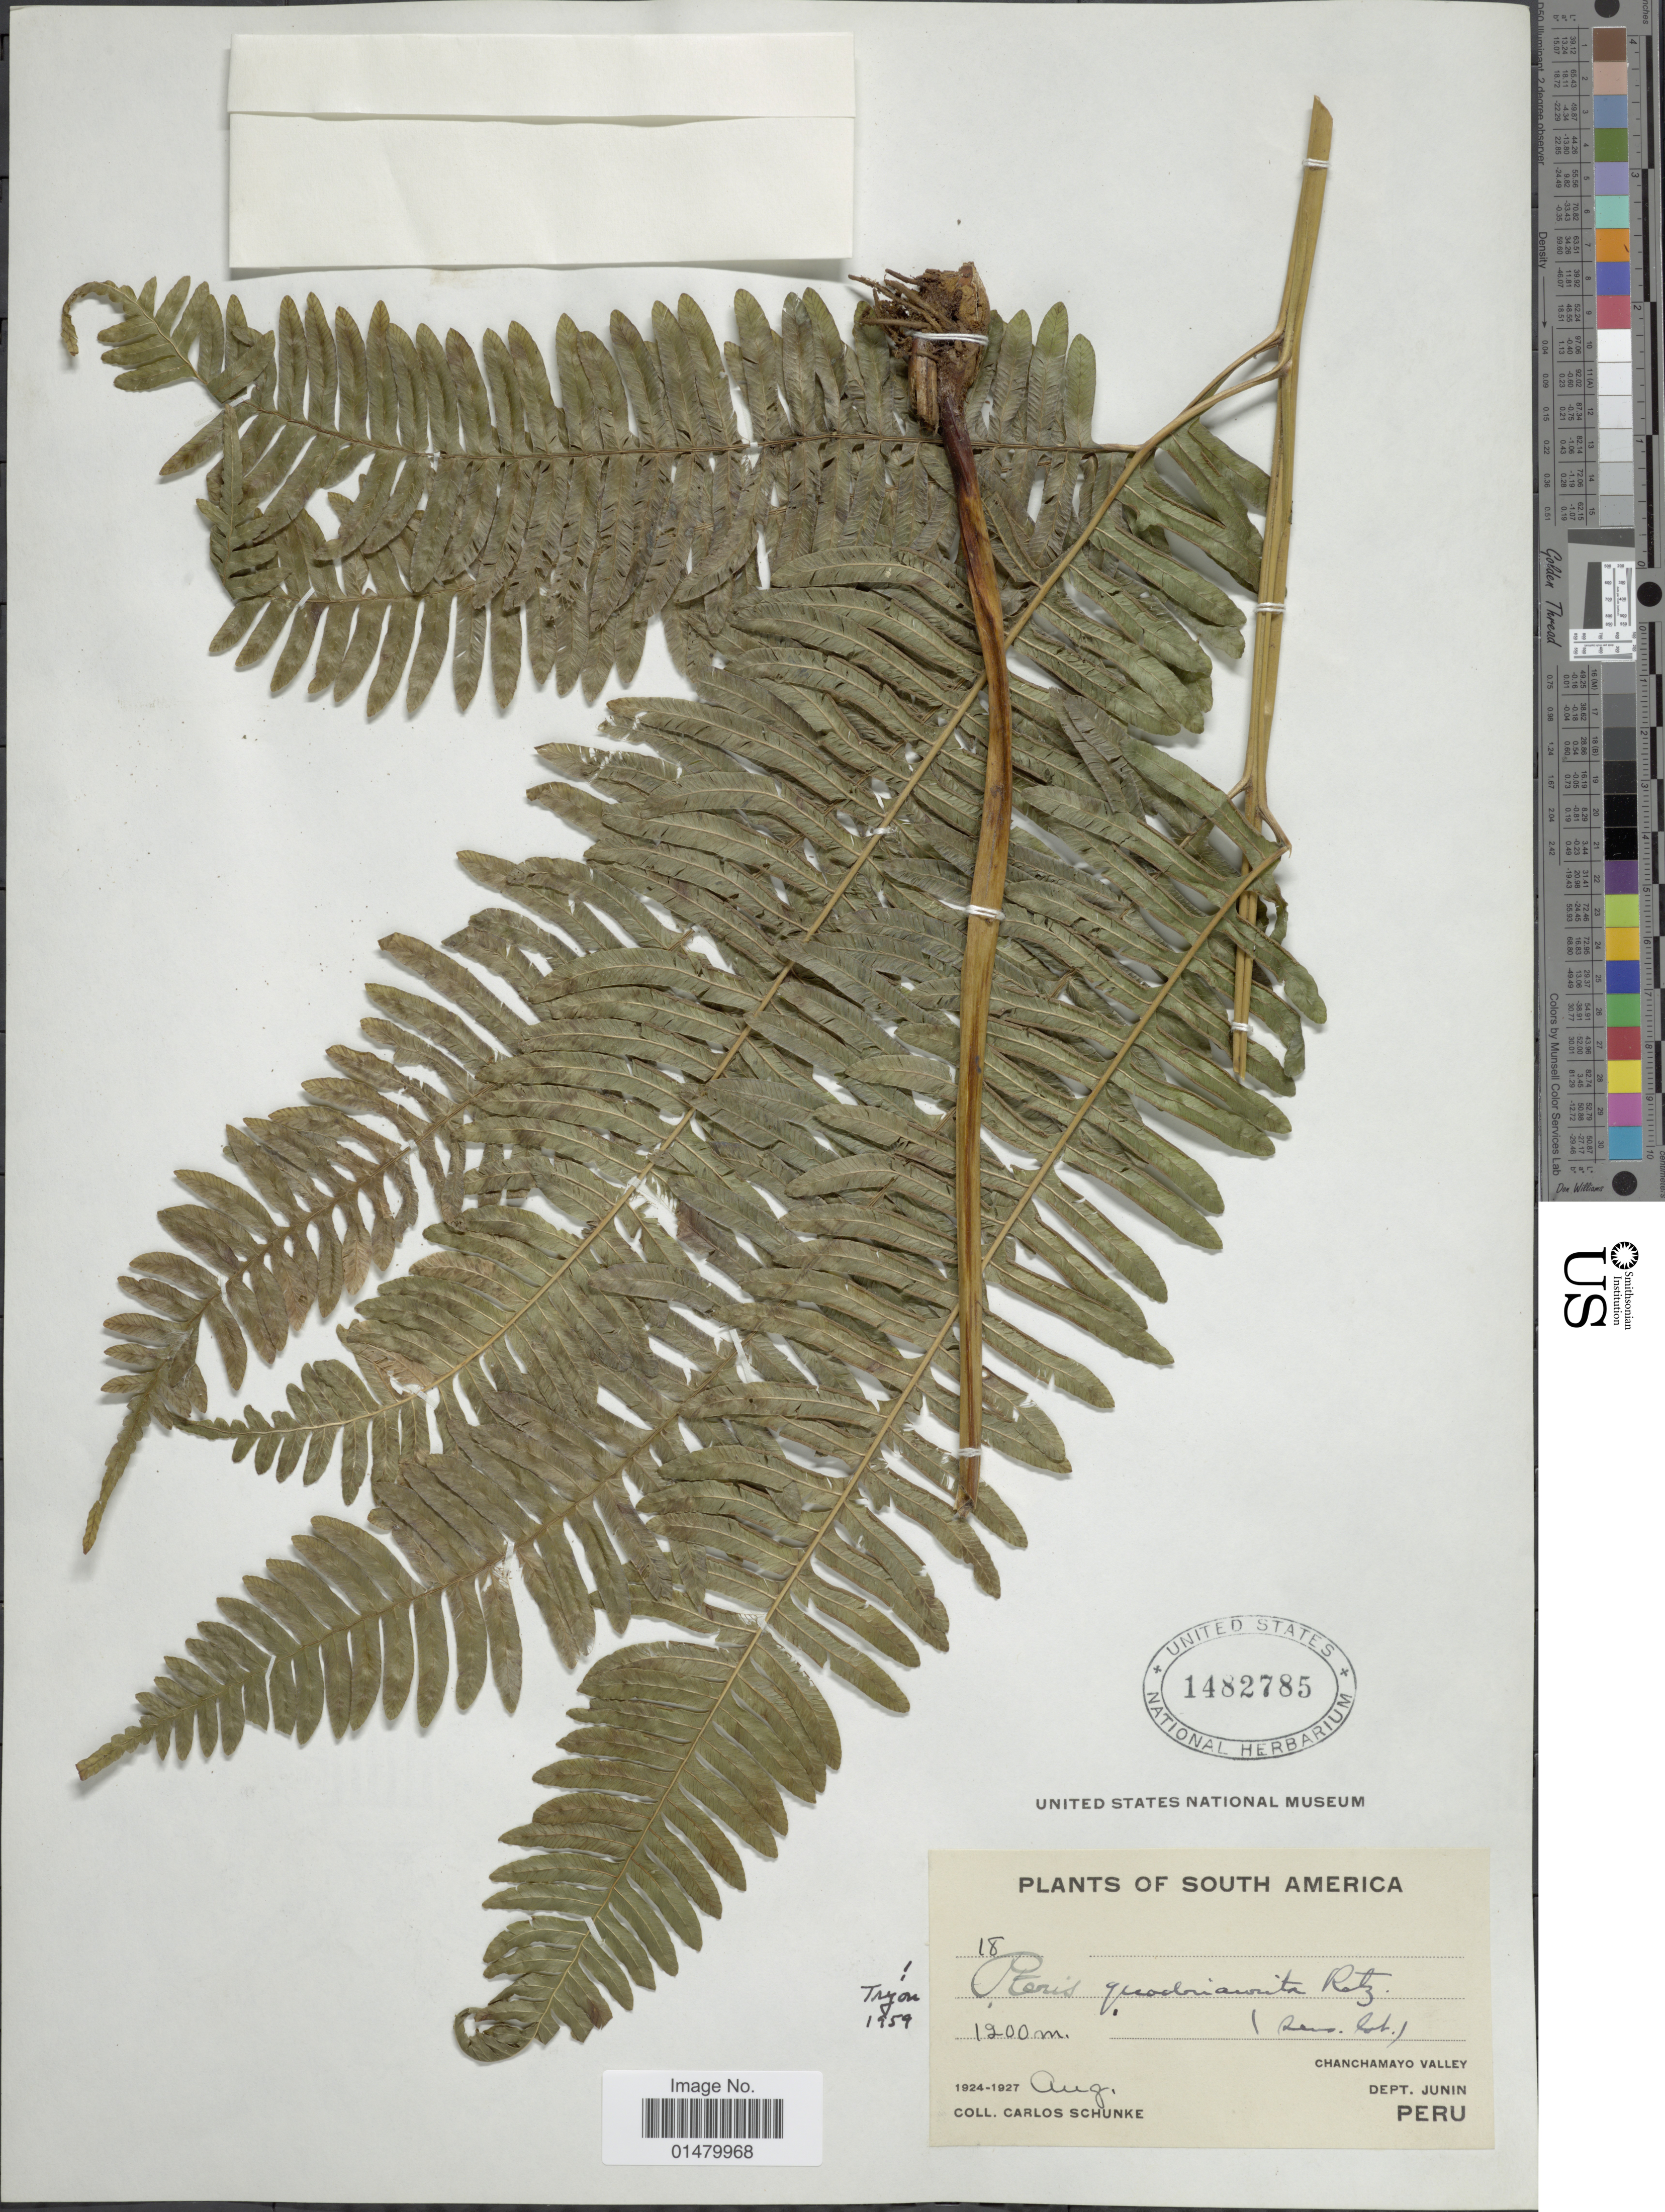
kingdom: Plantae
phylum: Tracheophyta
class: Polypodiopsida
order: Polypodiales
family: Pteridaceae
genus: Pteris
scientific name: Pteris quadriaurita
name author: Retz.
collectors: C. Schunke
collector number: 18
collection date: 1924-08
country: Peru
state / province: Junín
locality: Chanchamayo Valley. Dept. Junin.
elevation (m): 1200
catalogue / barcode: US 1482785